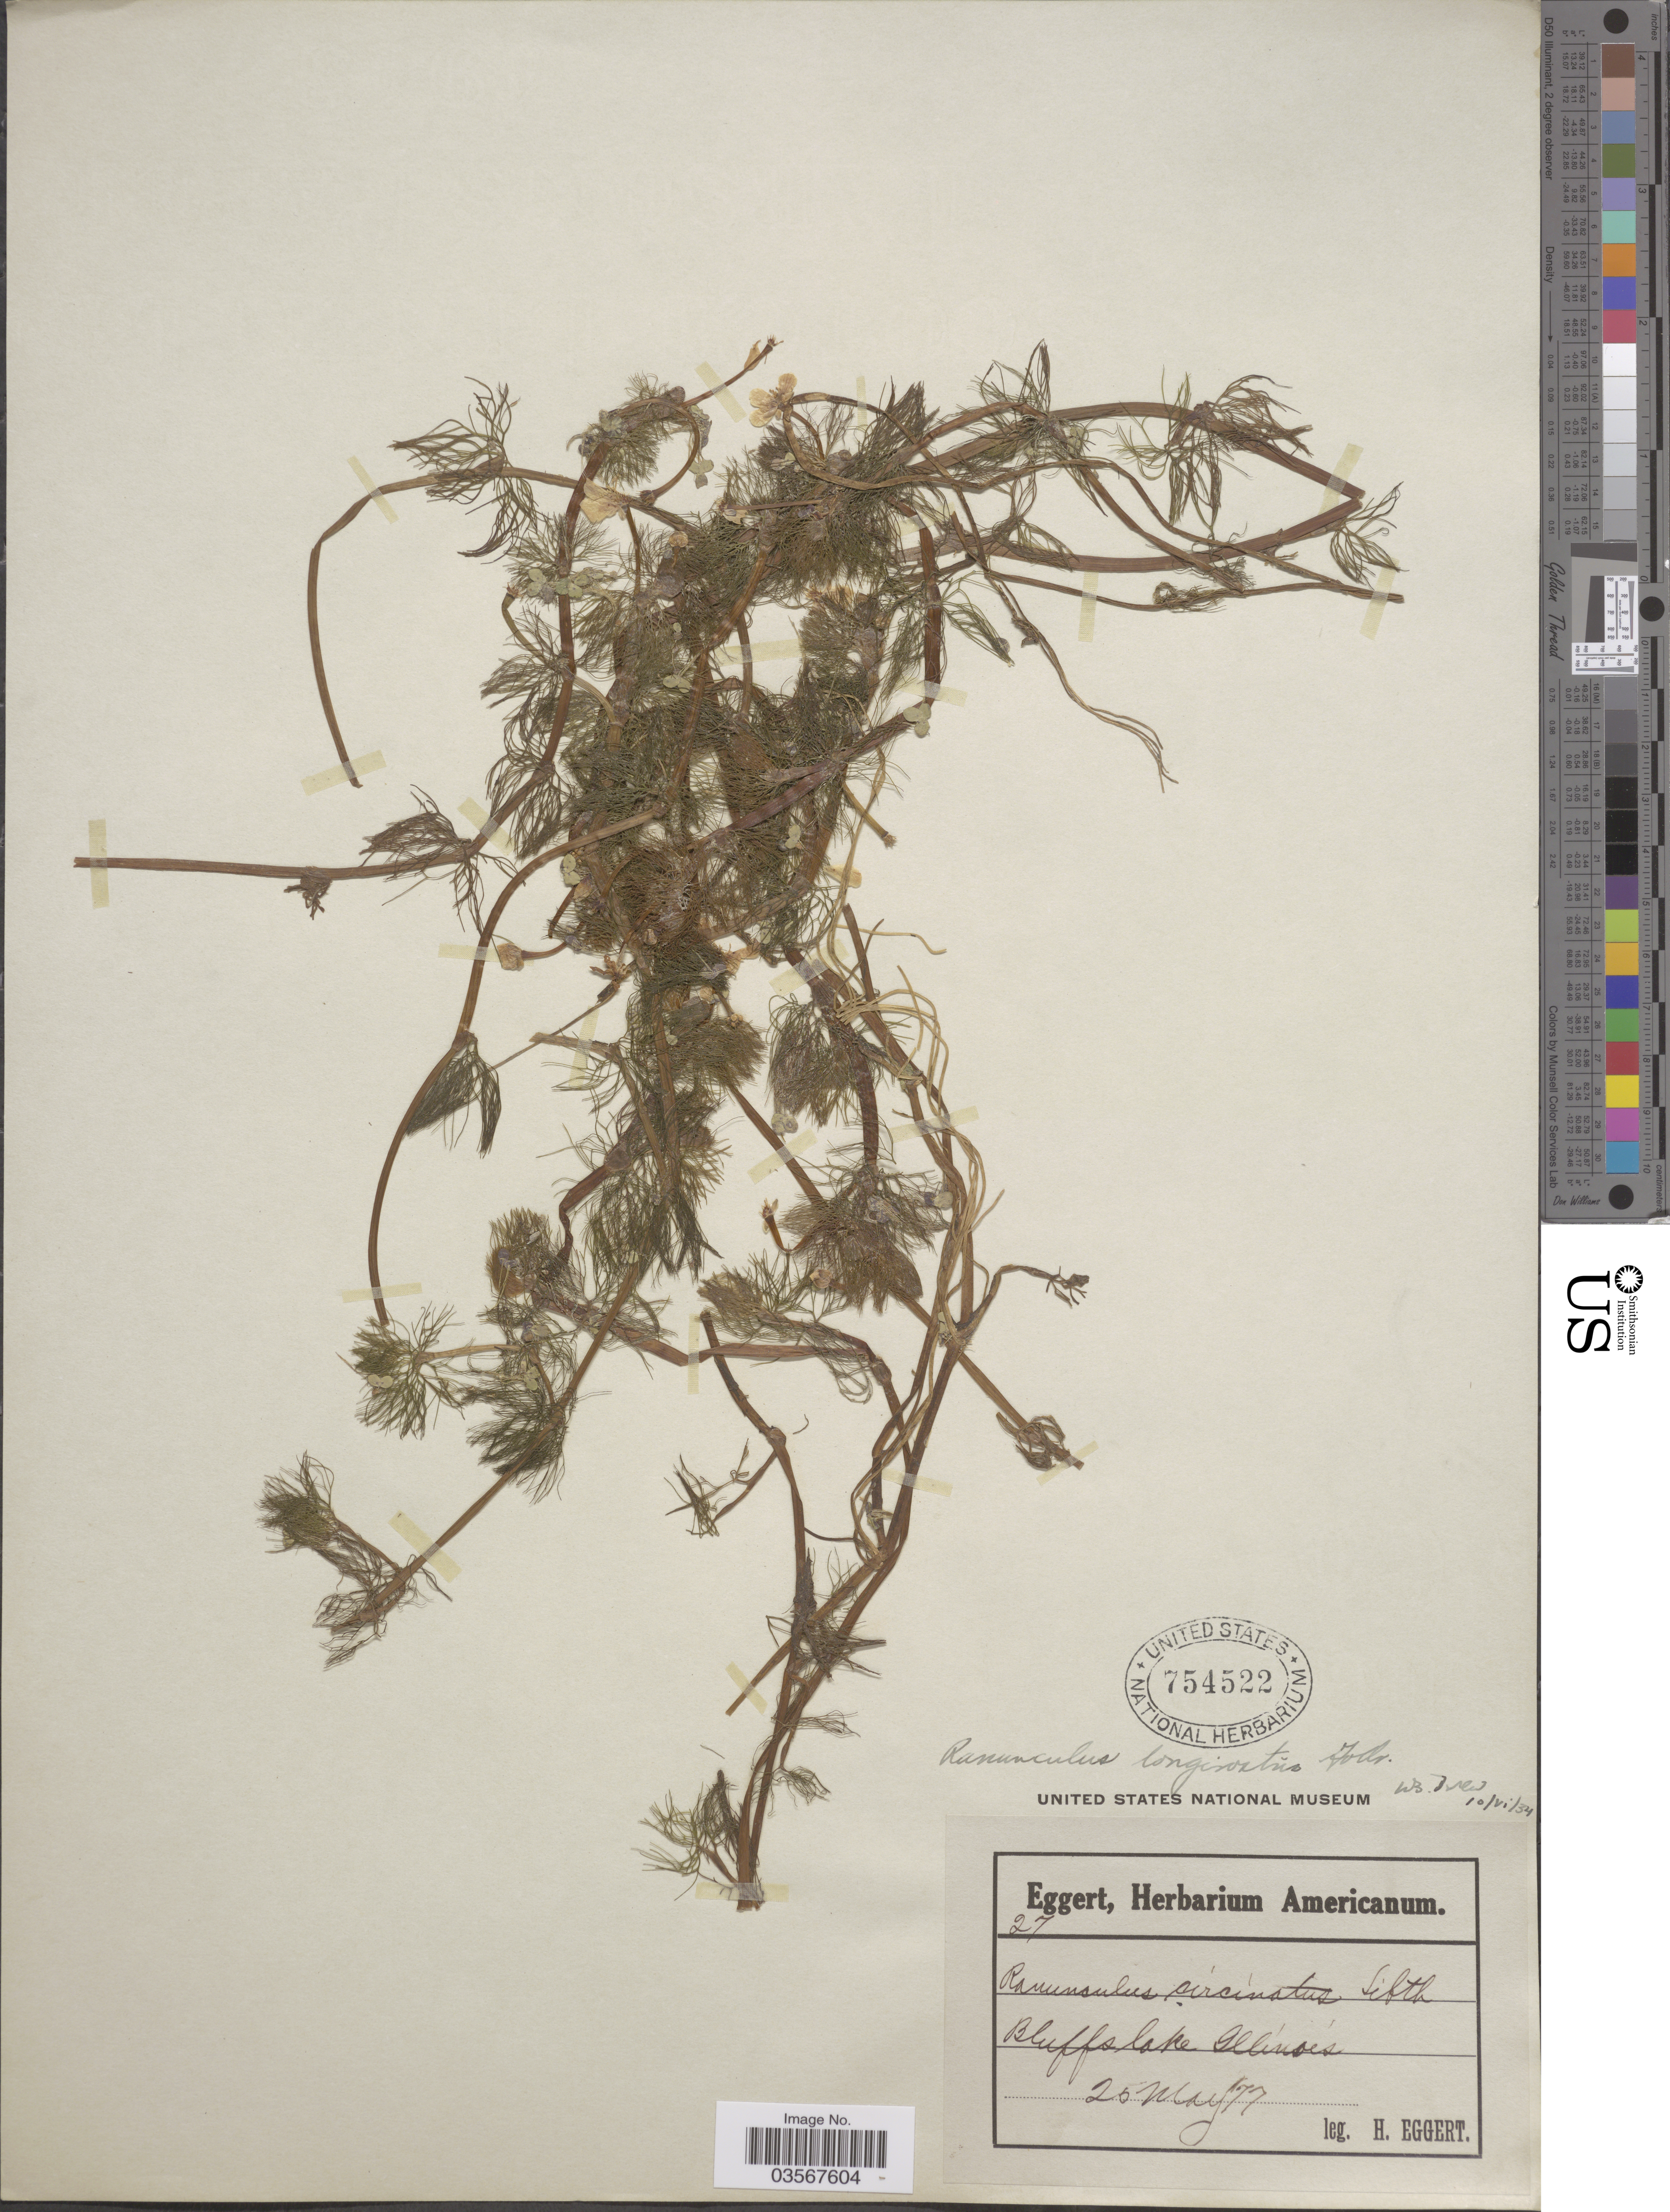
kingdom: Plantae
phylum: Tracheophyta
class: Magnoliopsida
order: Ranunculales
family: Ranunculaceae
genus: Ranunculus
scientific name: Ranunculus longirostris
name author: Godr.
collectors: H. Eggert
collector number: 27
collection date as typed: Transcribed d/m/y: 26/5/77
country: United States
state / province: Illinois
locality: Bluffs lake.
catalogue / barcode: US 754522